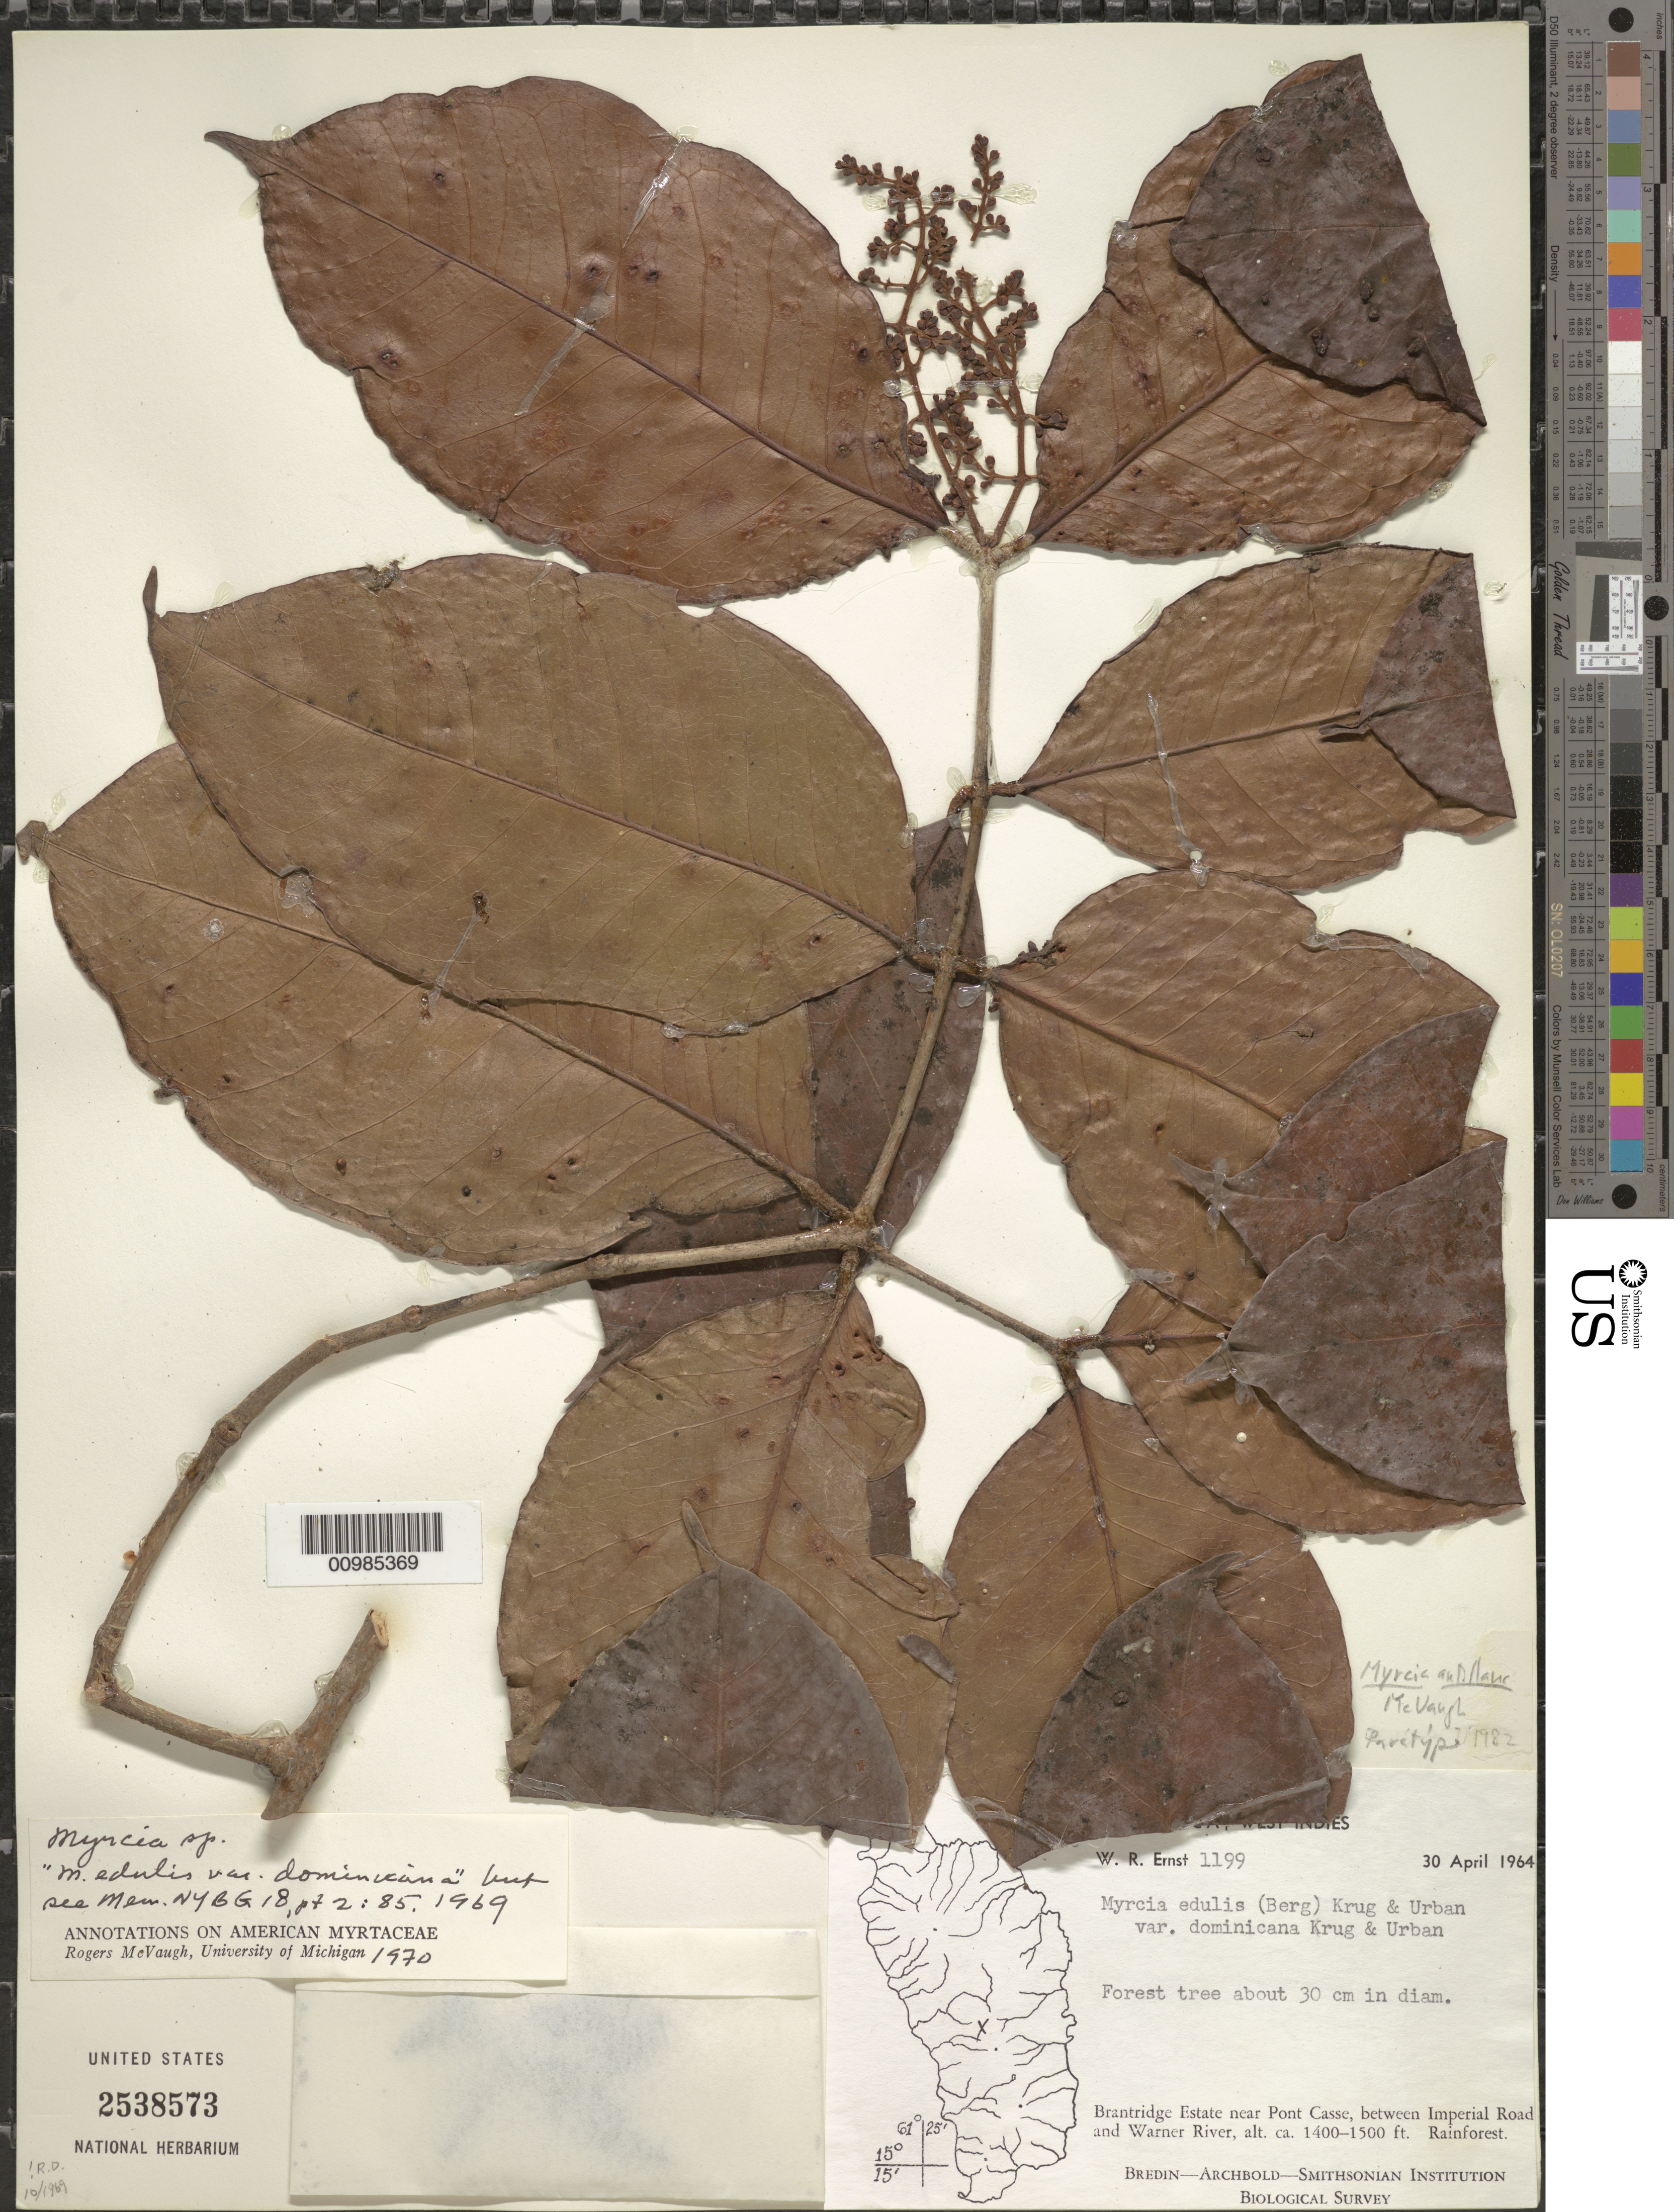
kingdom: Plantae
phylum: Tracheophyta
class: Magnoliopsida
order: Myrtales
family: Myrtaceae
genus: Myrcia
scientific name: Myrcia antillana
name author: McVaugh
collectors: W. R. Ernst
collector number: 1199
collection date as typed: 30 Apr 1964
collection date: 1964-04-30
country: Dominica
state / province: St. Paul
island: Dominica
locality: Brantridge Estate near Pont Casse, between Imperial Road and Warner River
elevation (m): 427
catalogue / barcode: US 2538573